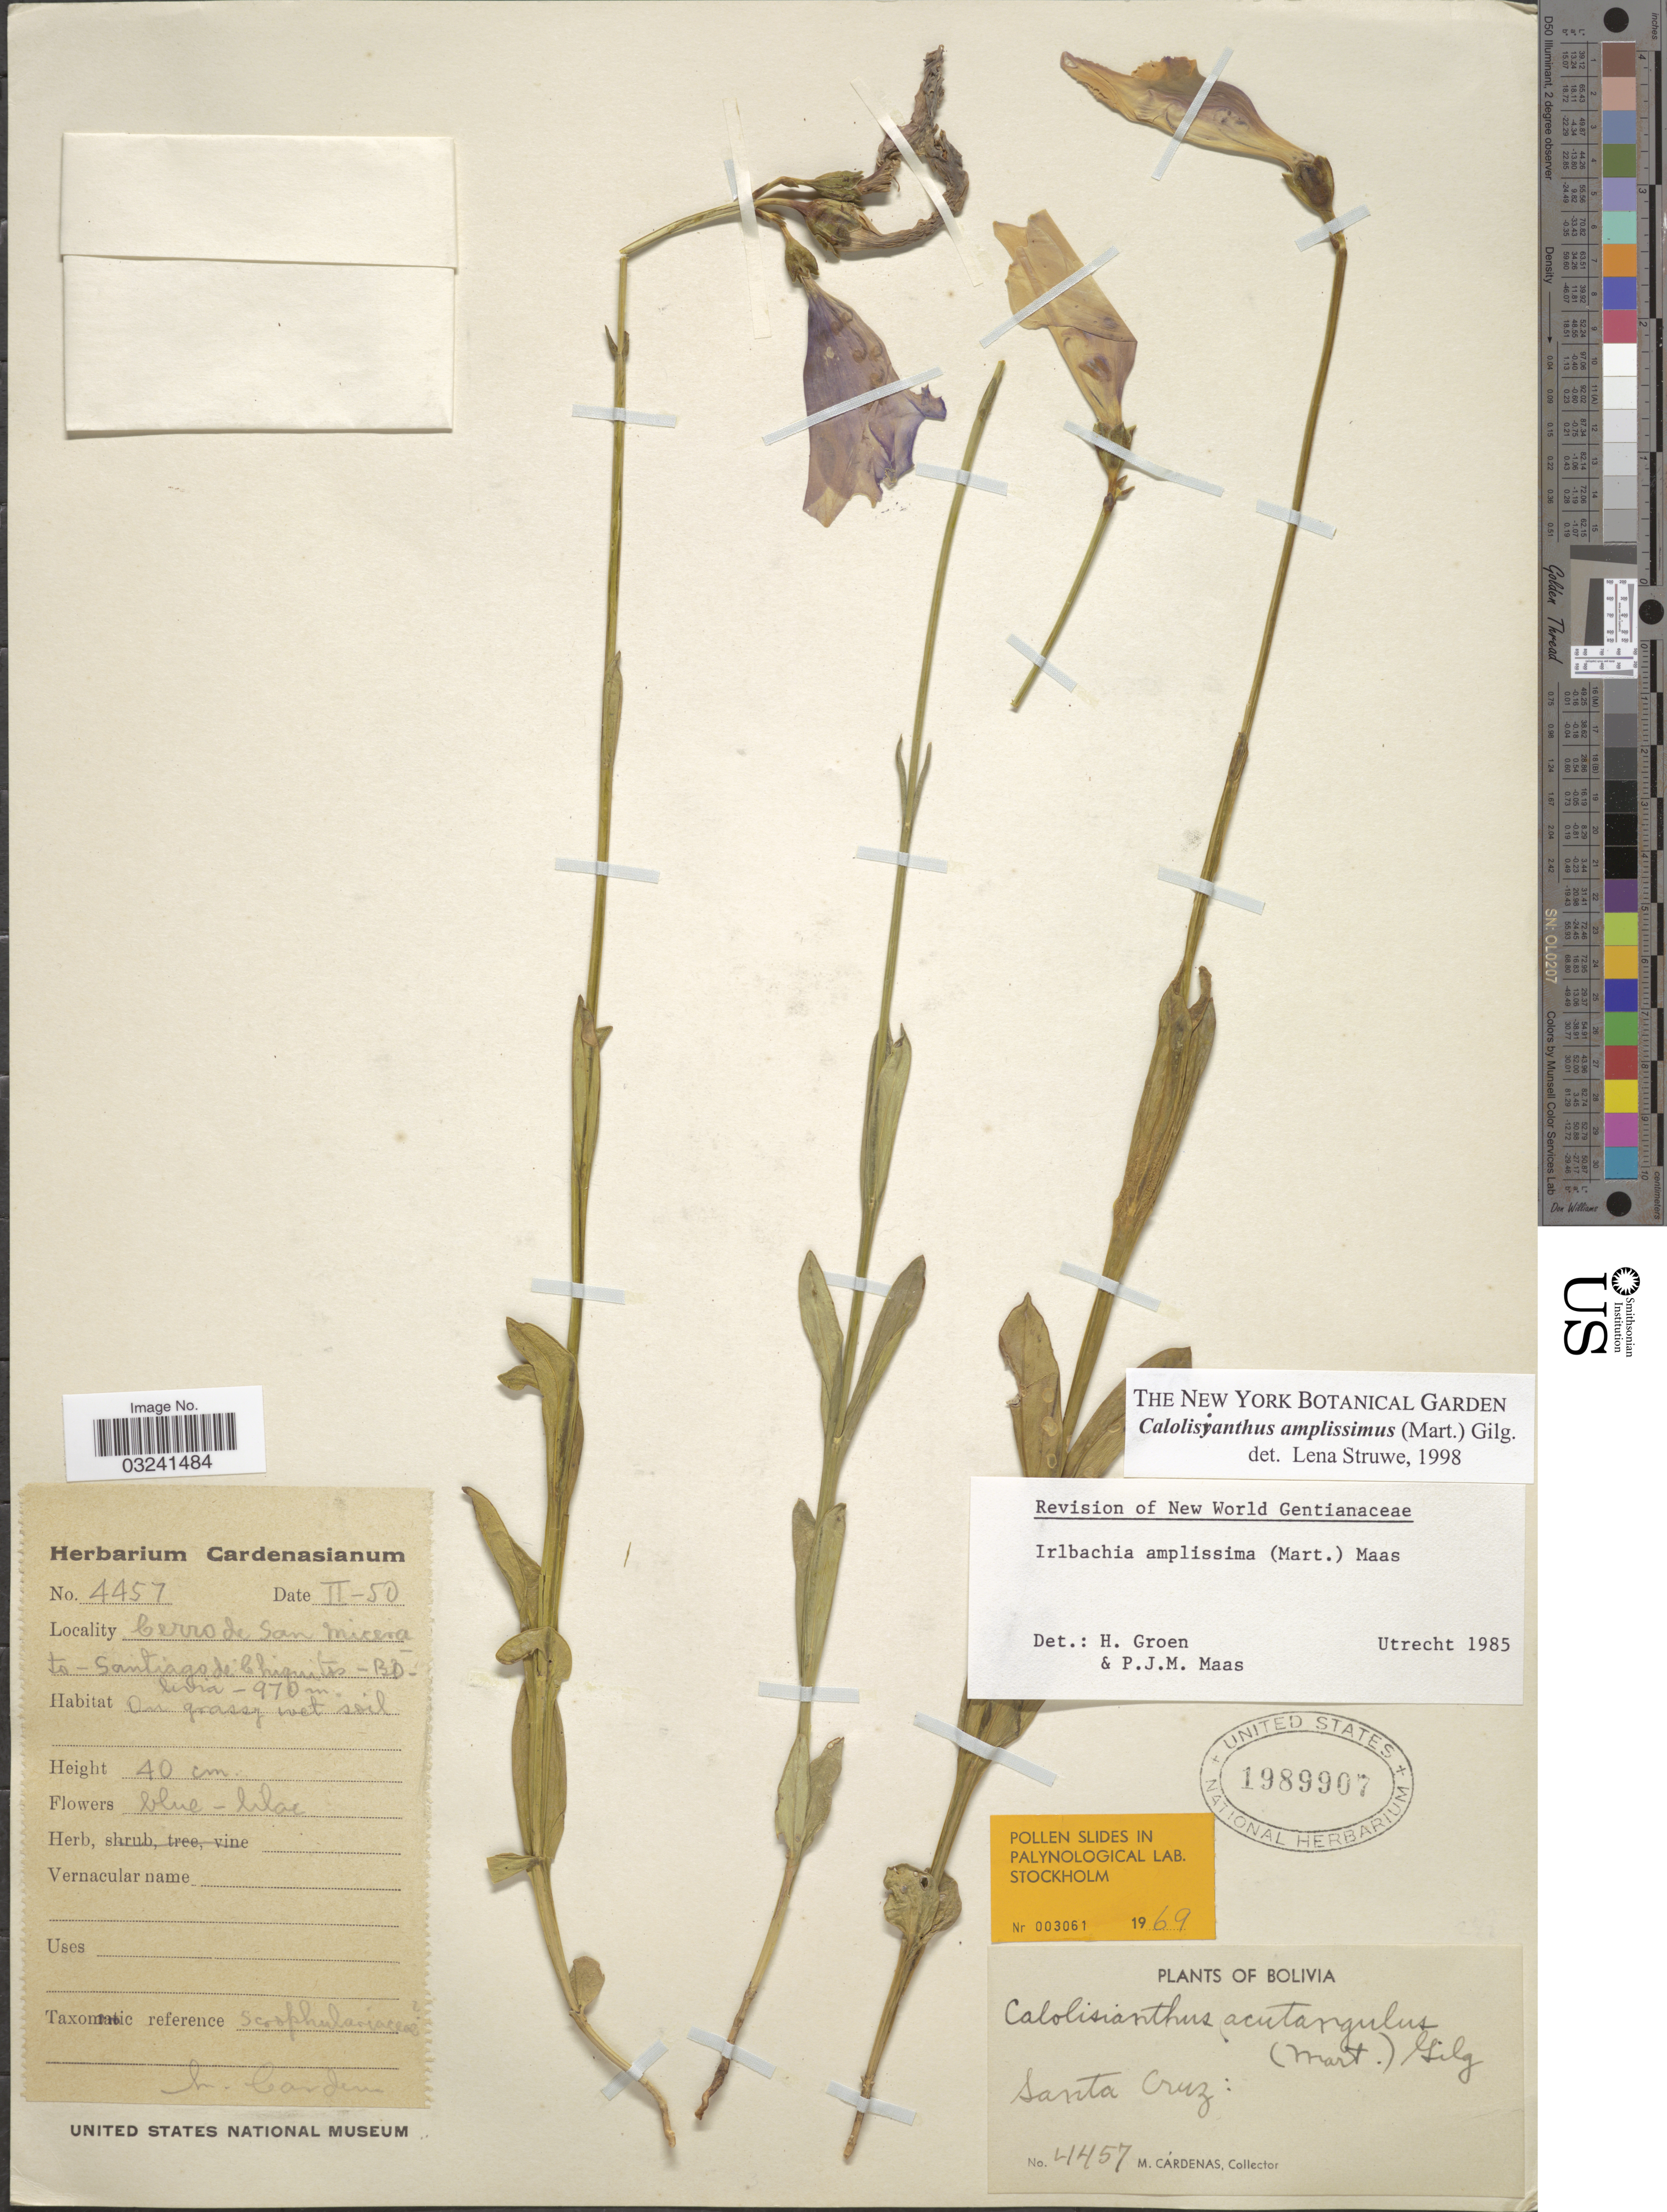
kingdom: Plantae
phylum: Tracheophyta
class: Magnoliopsida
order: Gentianales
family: Gentianaceae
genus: Calolisianthus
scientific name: Calolisianthus amplissimus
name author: (Mart.) Gilg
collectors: M. Cárdenas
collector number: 4457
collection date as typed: Transcribed d/m/y: /2/50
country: Bolivia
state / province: Santa Cruz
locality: Cerro de San Micera to Santiago de Chiquitas.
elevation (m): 970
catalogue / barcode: US 1989907